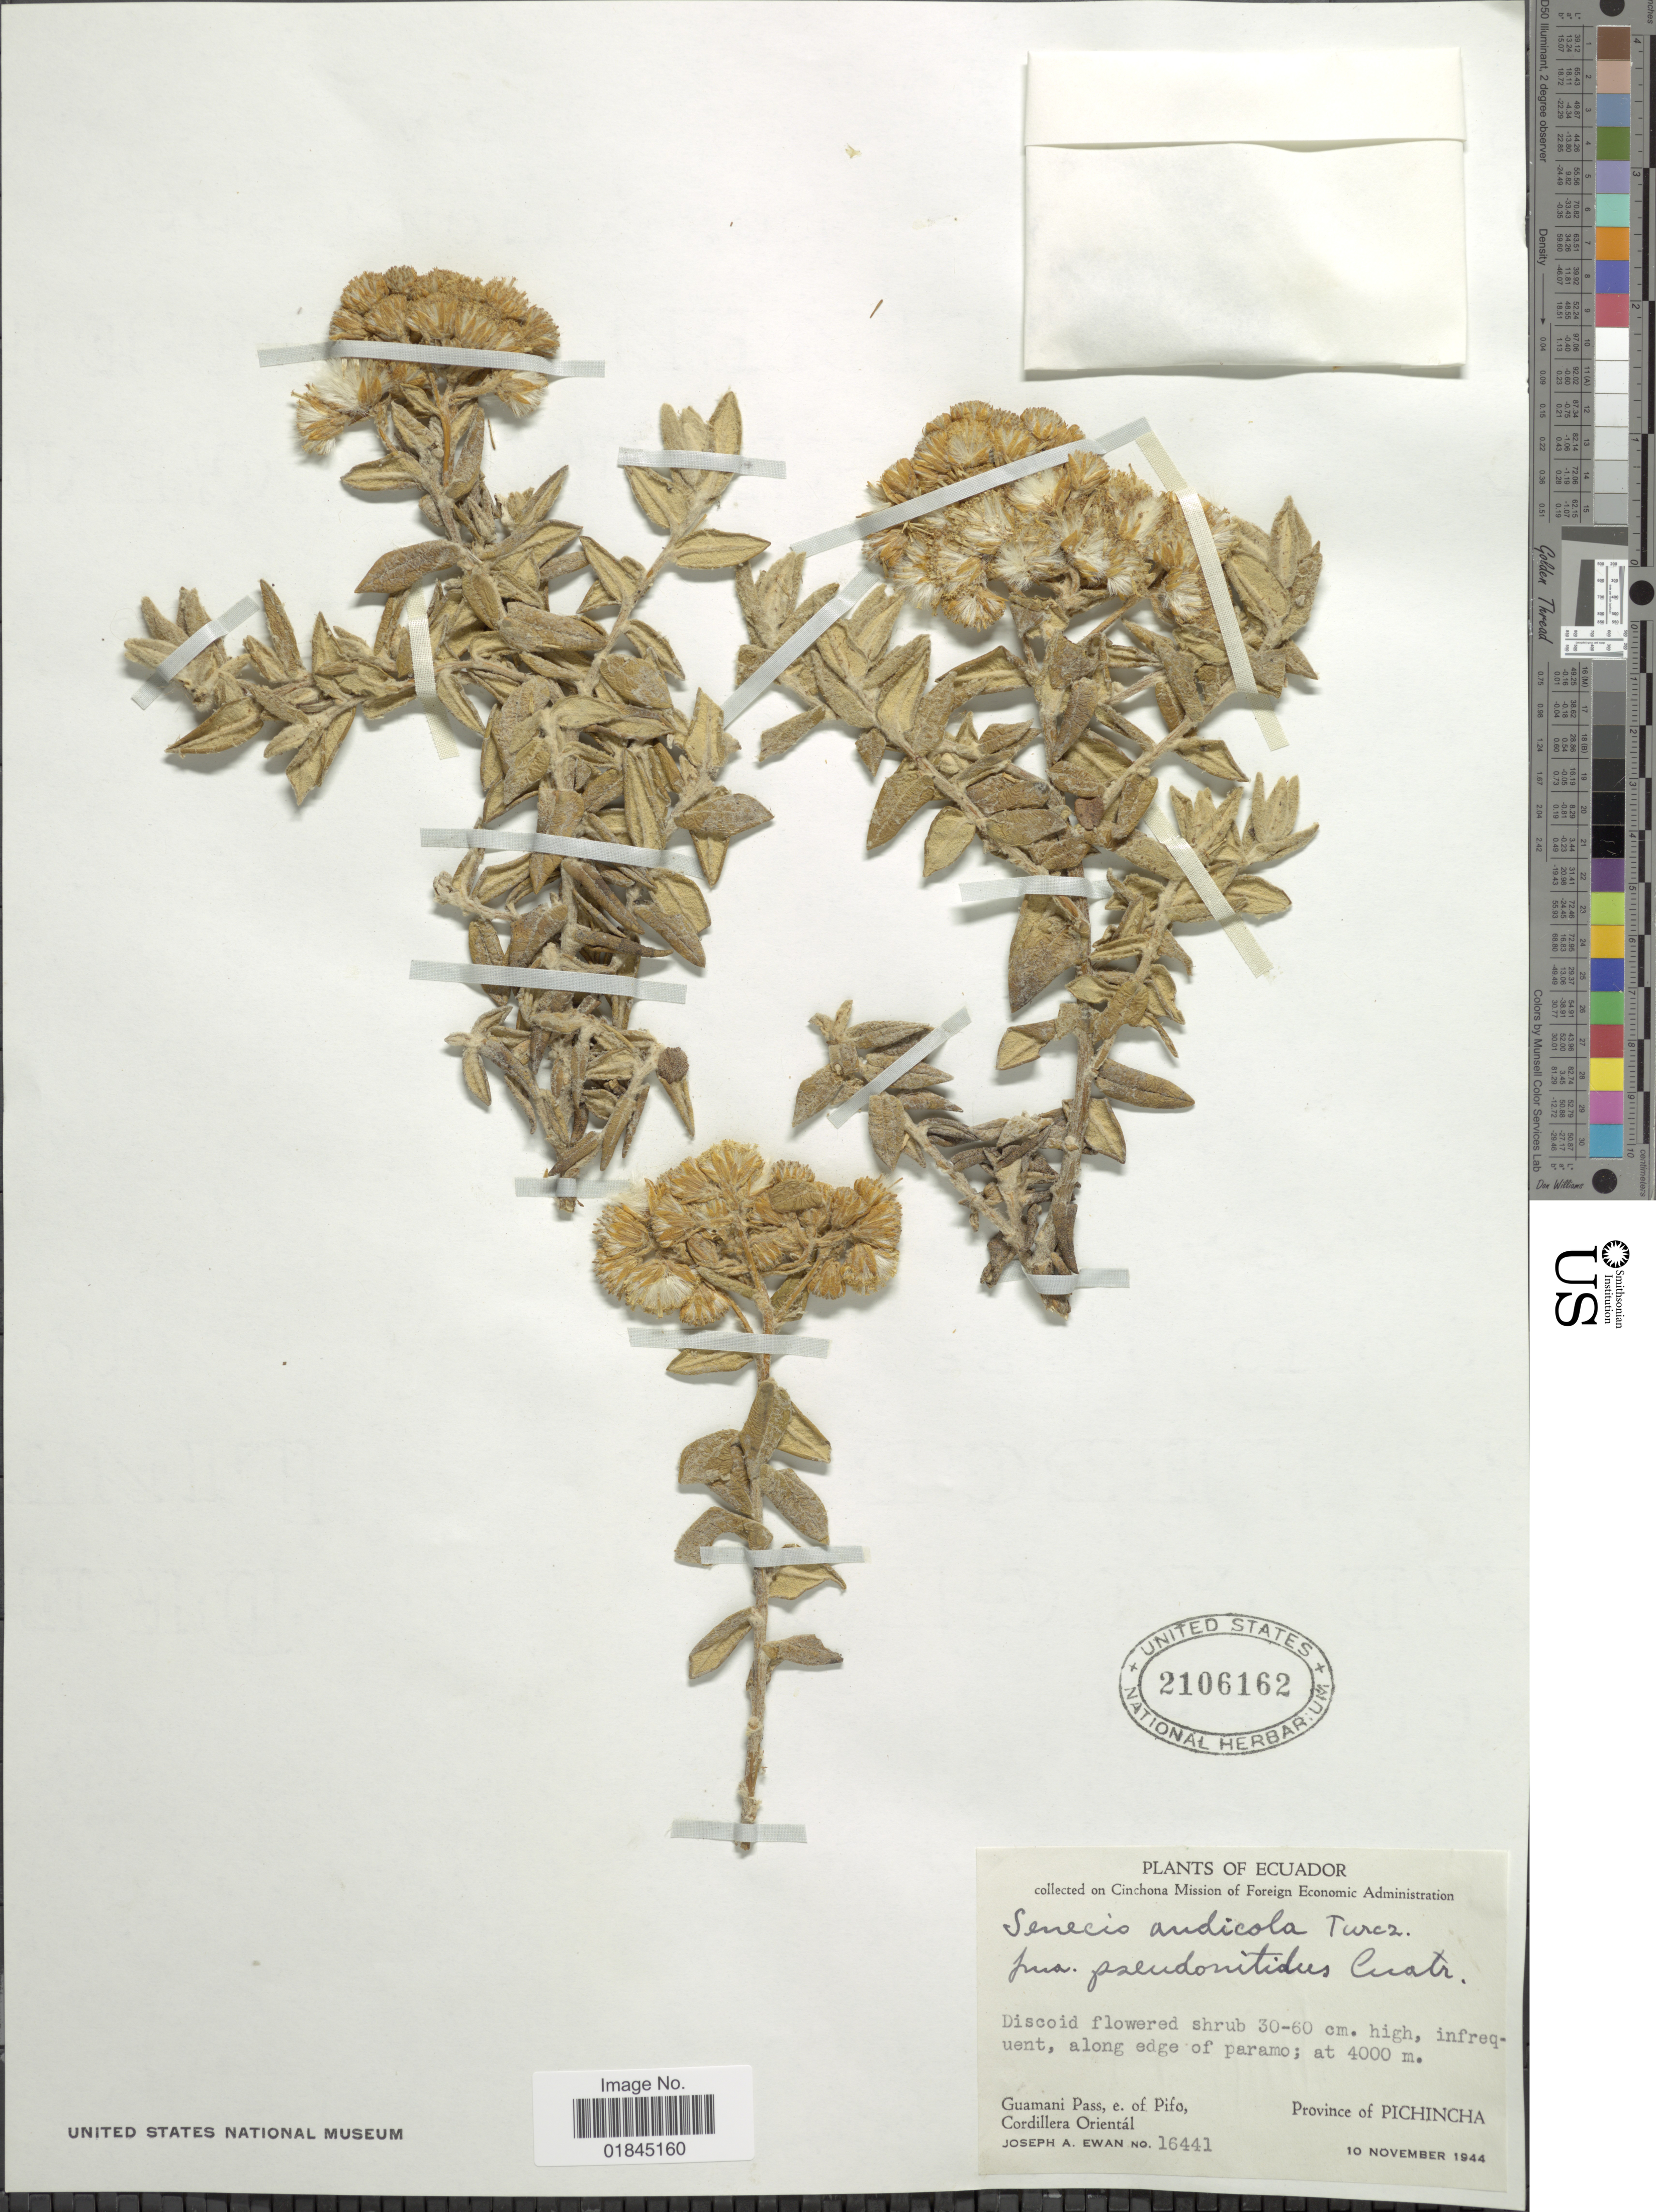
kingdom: Plantae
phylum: Tracheophyta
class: Magnoliopsida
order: Asterales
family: Asteraceae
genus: Pentacalia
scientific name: Pentacalia andicola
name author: (Turcz.) Cuatrec.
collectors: J. A. Ewan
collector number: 16441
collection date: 1944-11-10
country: Ecuador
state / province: Pichincha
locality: Guamani Pass, Cordillera Orientál. Province of Pichincha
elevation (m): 4000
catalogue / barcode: US 2106162